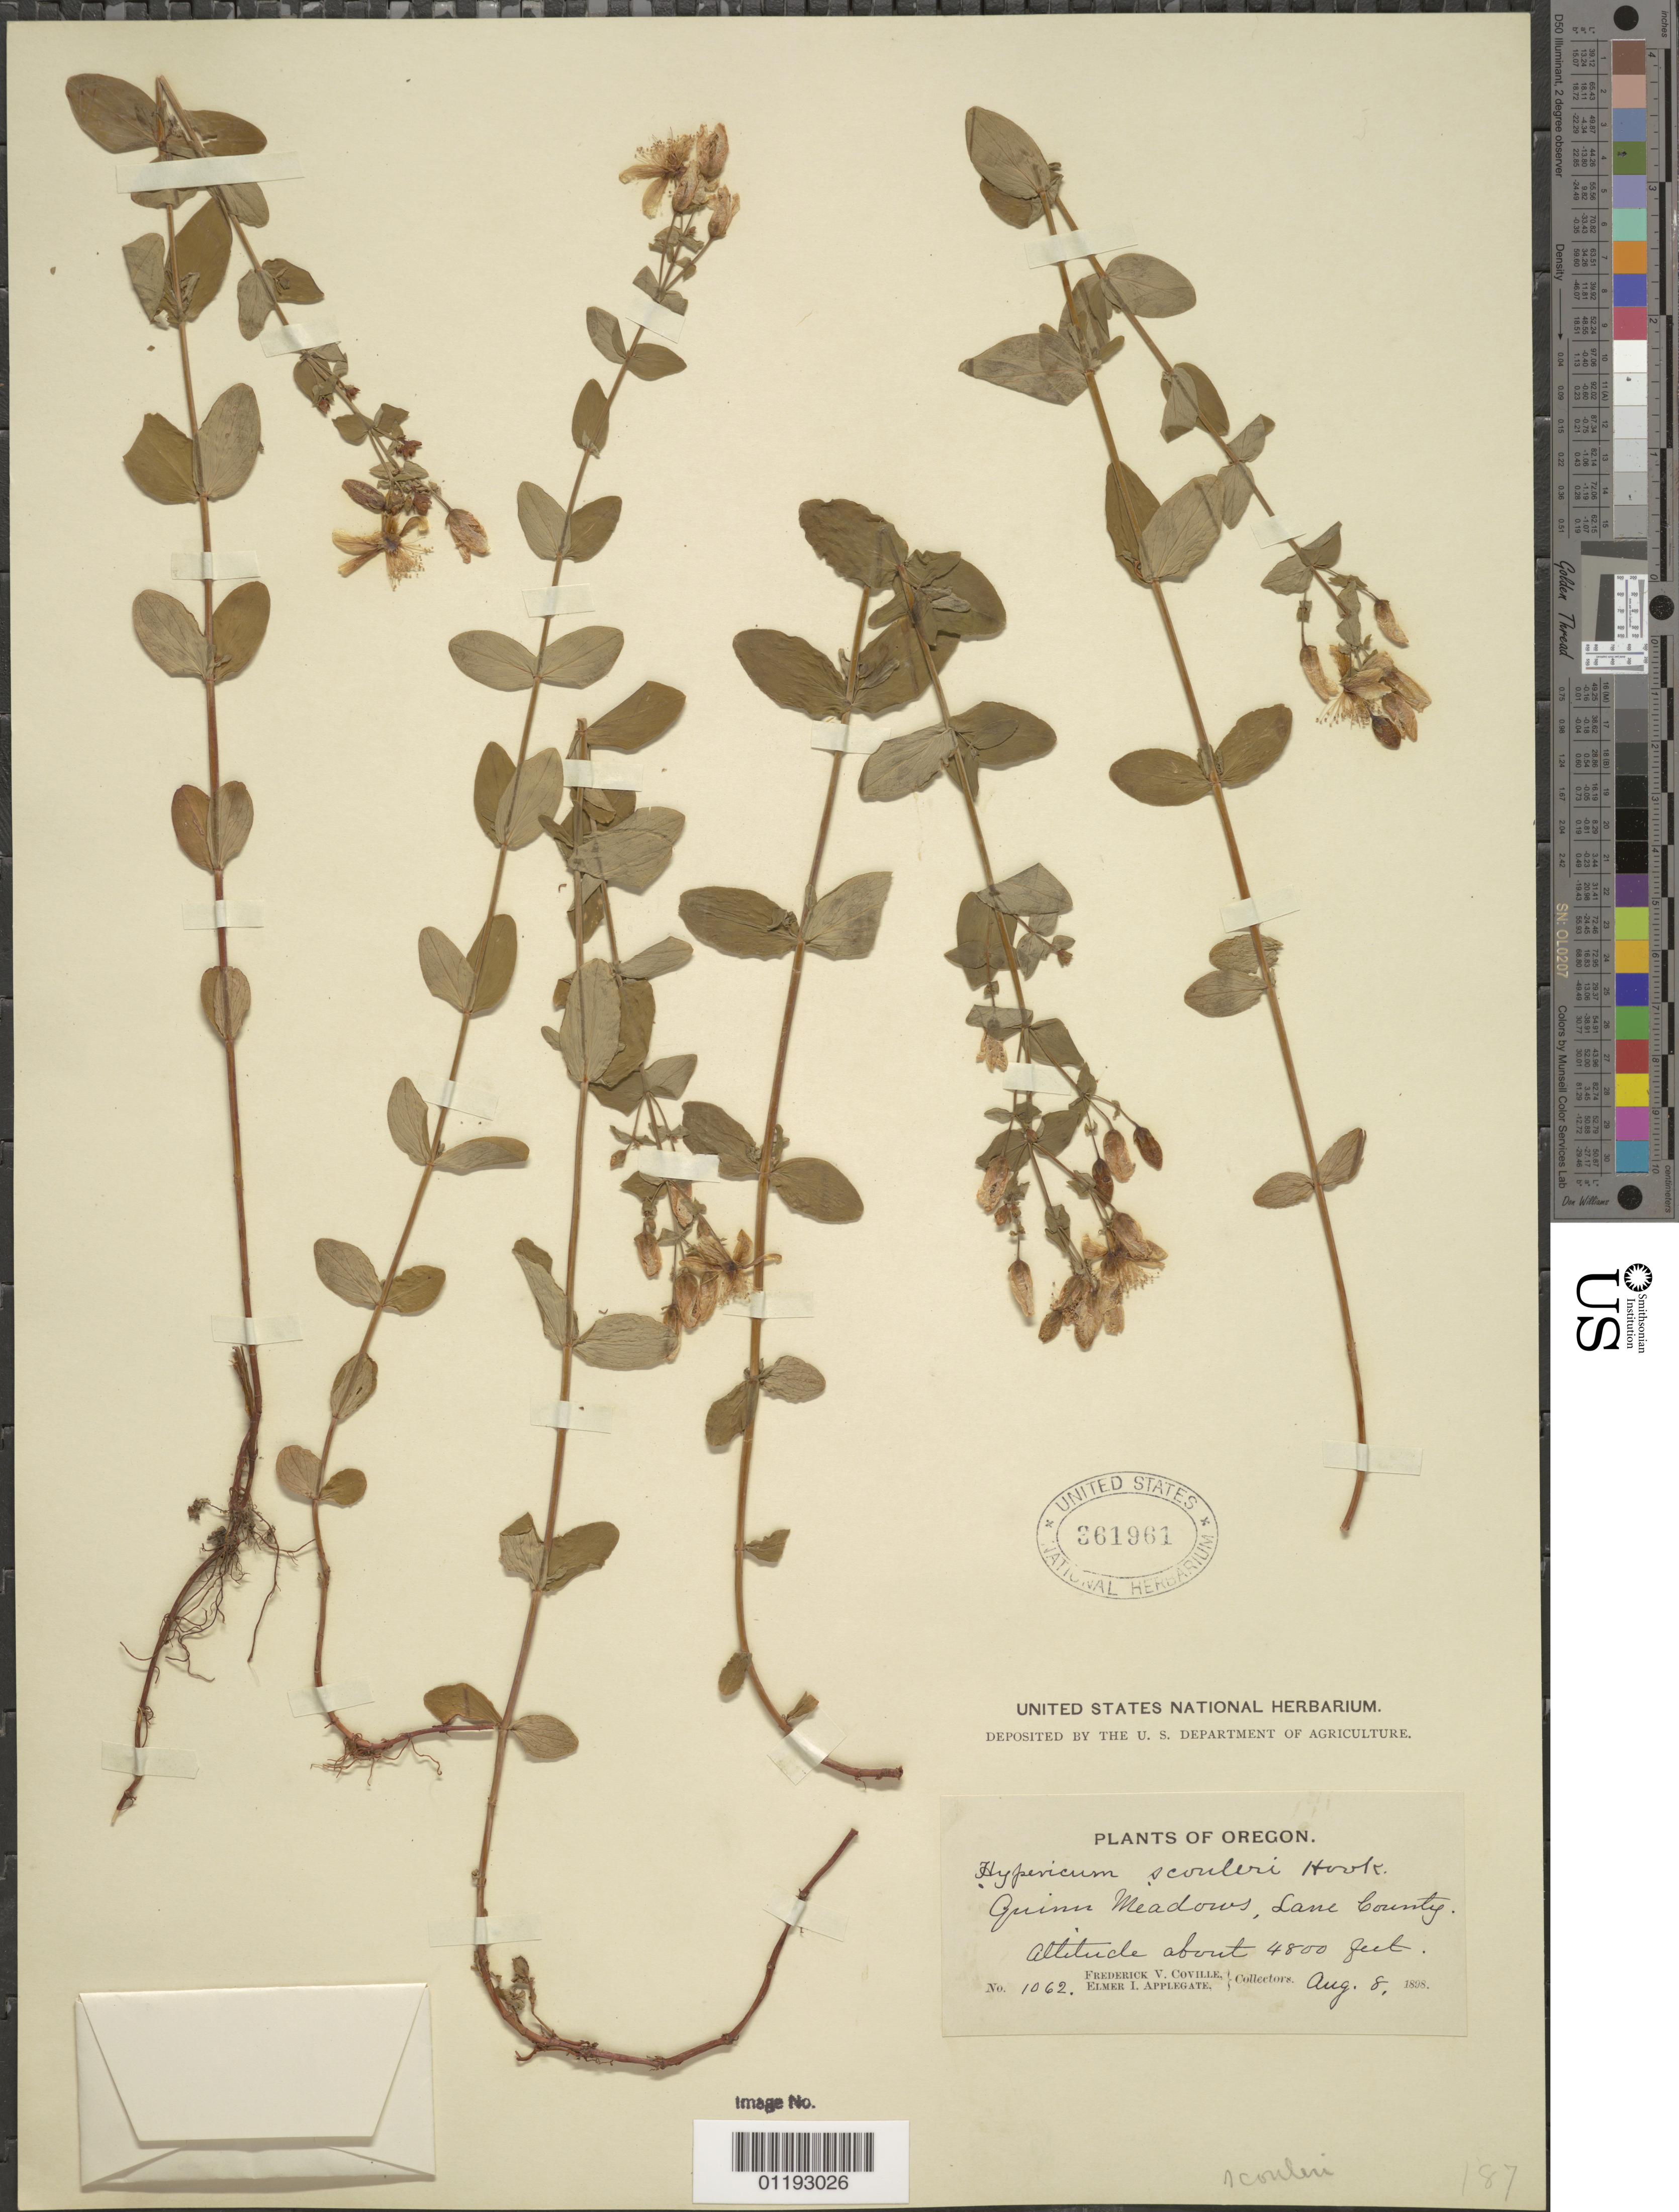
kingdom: Plantae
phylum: Tracheophyta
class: Magnoliopsida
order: Malpighiales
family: Hypericaceae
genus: Hypericum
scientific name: Hypericum scouleri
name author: Hook.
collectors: F. V. Coville & E. I. Applegate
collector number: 1062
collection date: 1898-08-08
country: United States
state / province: Oregon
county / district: Lane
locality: Quinn Meadows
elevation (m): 1463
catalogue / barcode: US 361961